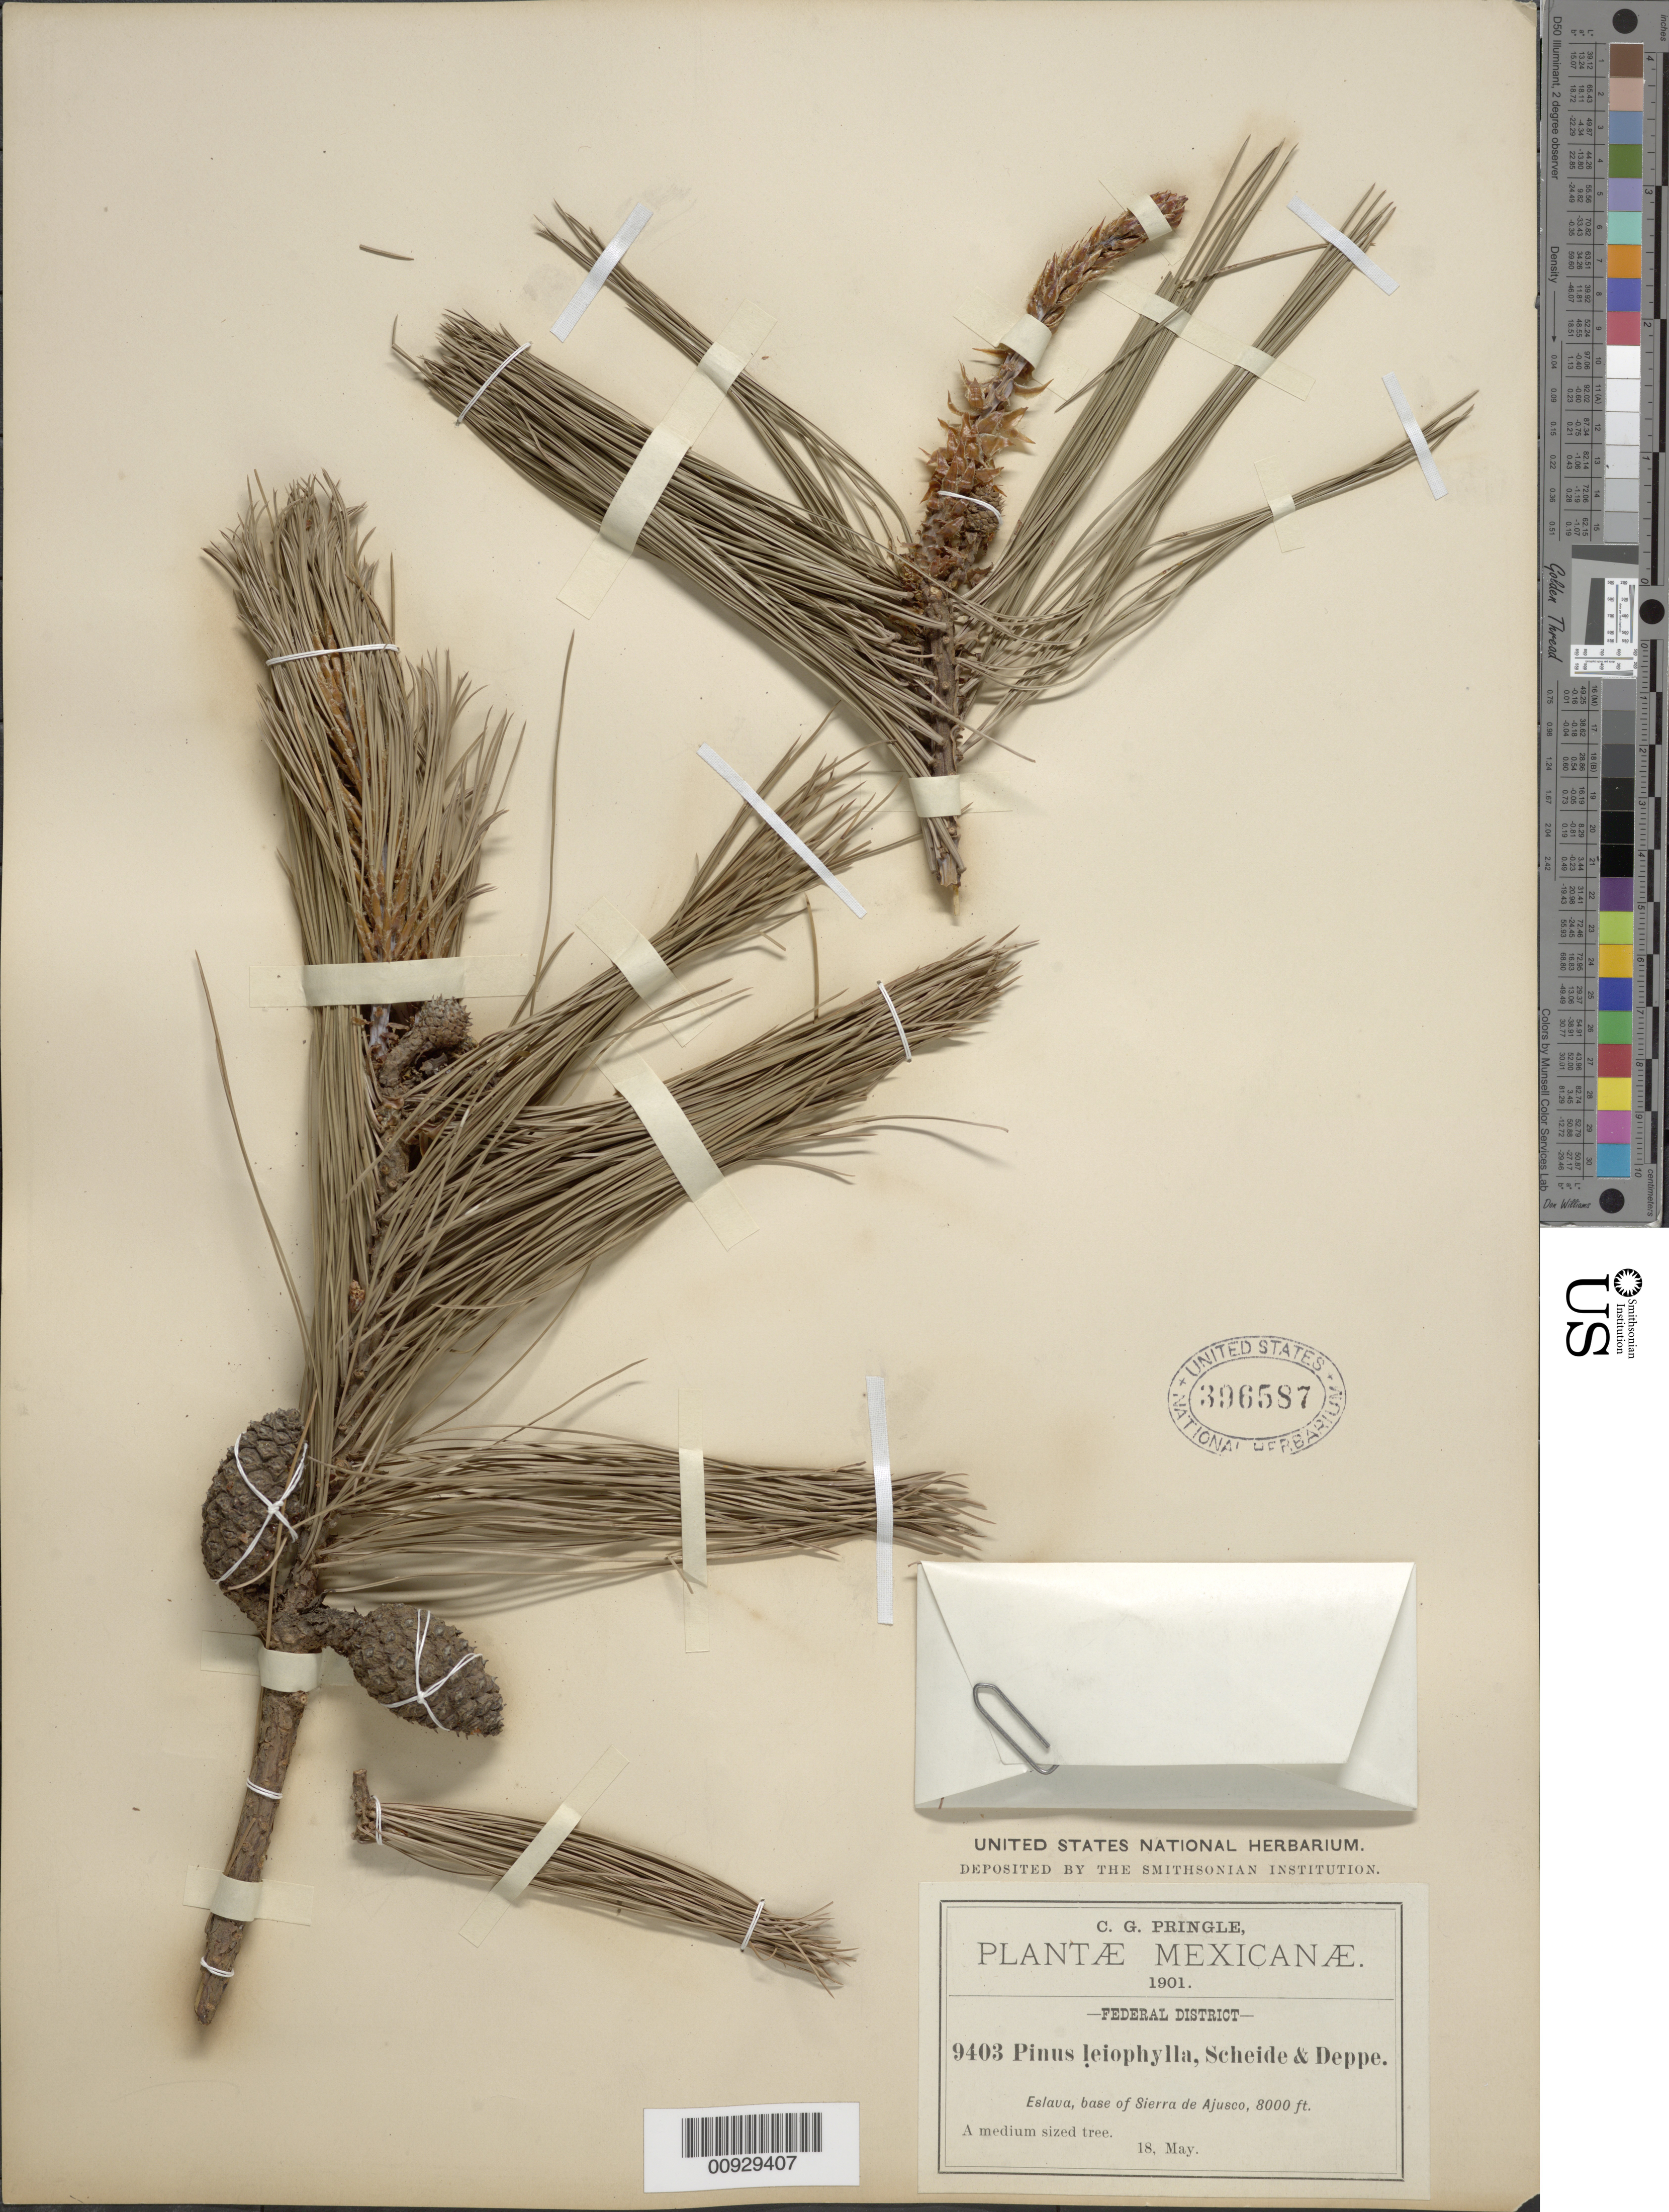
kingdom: Plantae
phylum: Tracheophyta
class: Pinopsida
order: Pinales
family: Pinaceae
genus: Pinus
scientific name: Pinus leiophylla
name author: Schiede ex Schltdl. & Cham.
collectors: C. G. Pringle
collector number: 9403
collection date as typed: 18 May 1901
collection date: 1901-05-18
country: Mexico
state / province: Distrito Federal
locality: Eslava, base of Sierra de Ajusco.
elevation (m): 2438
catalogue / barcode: US 396587